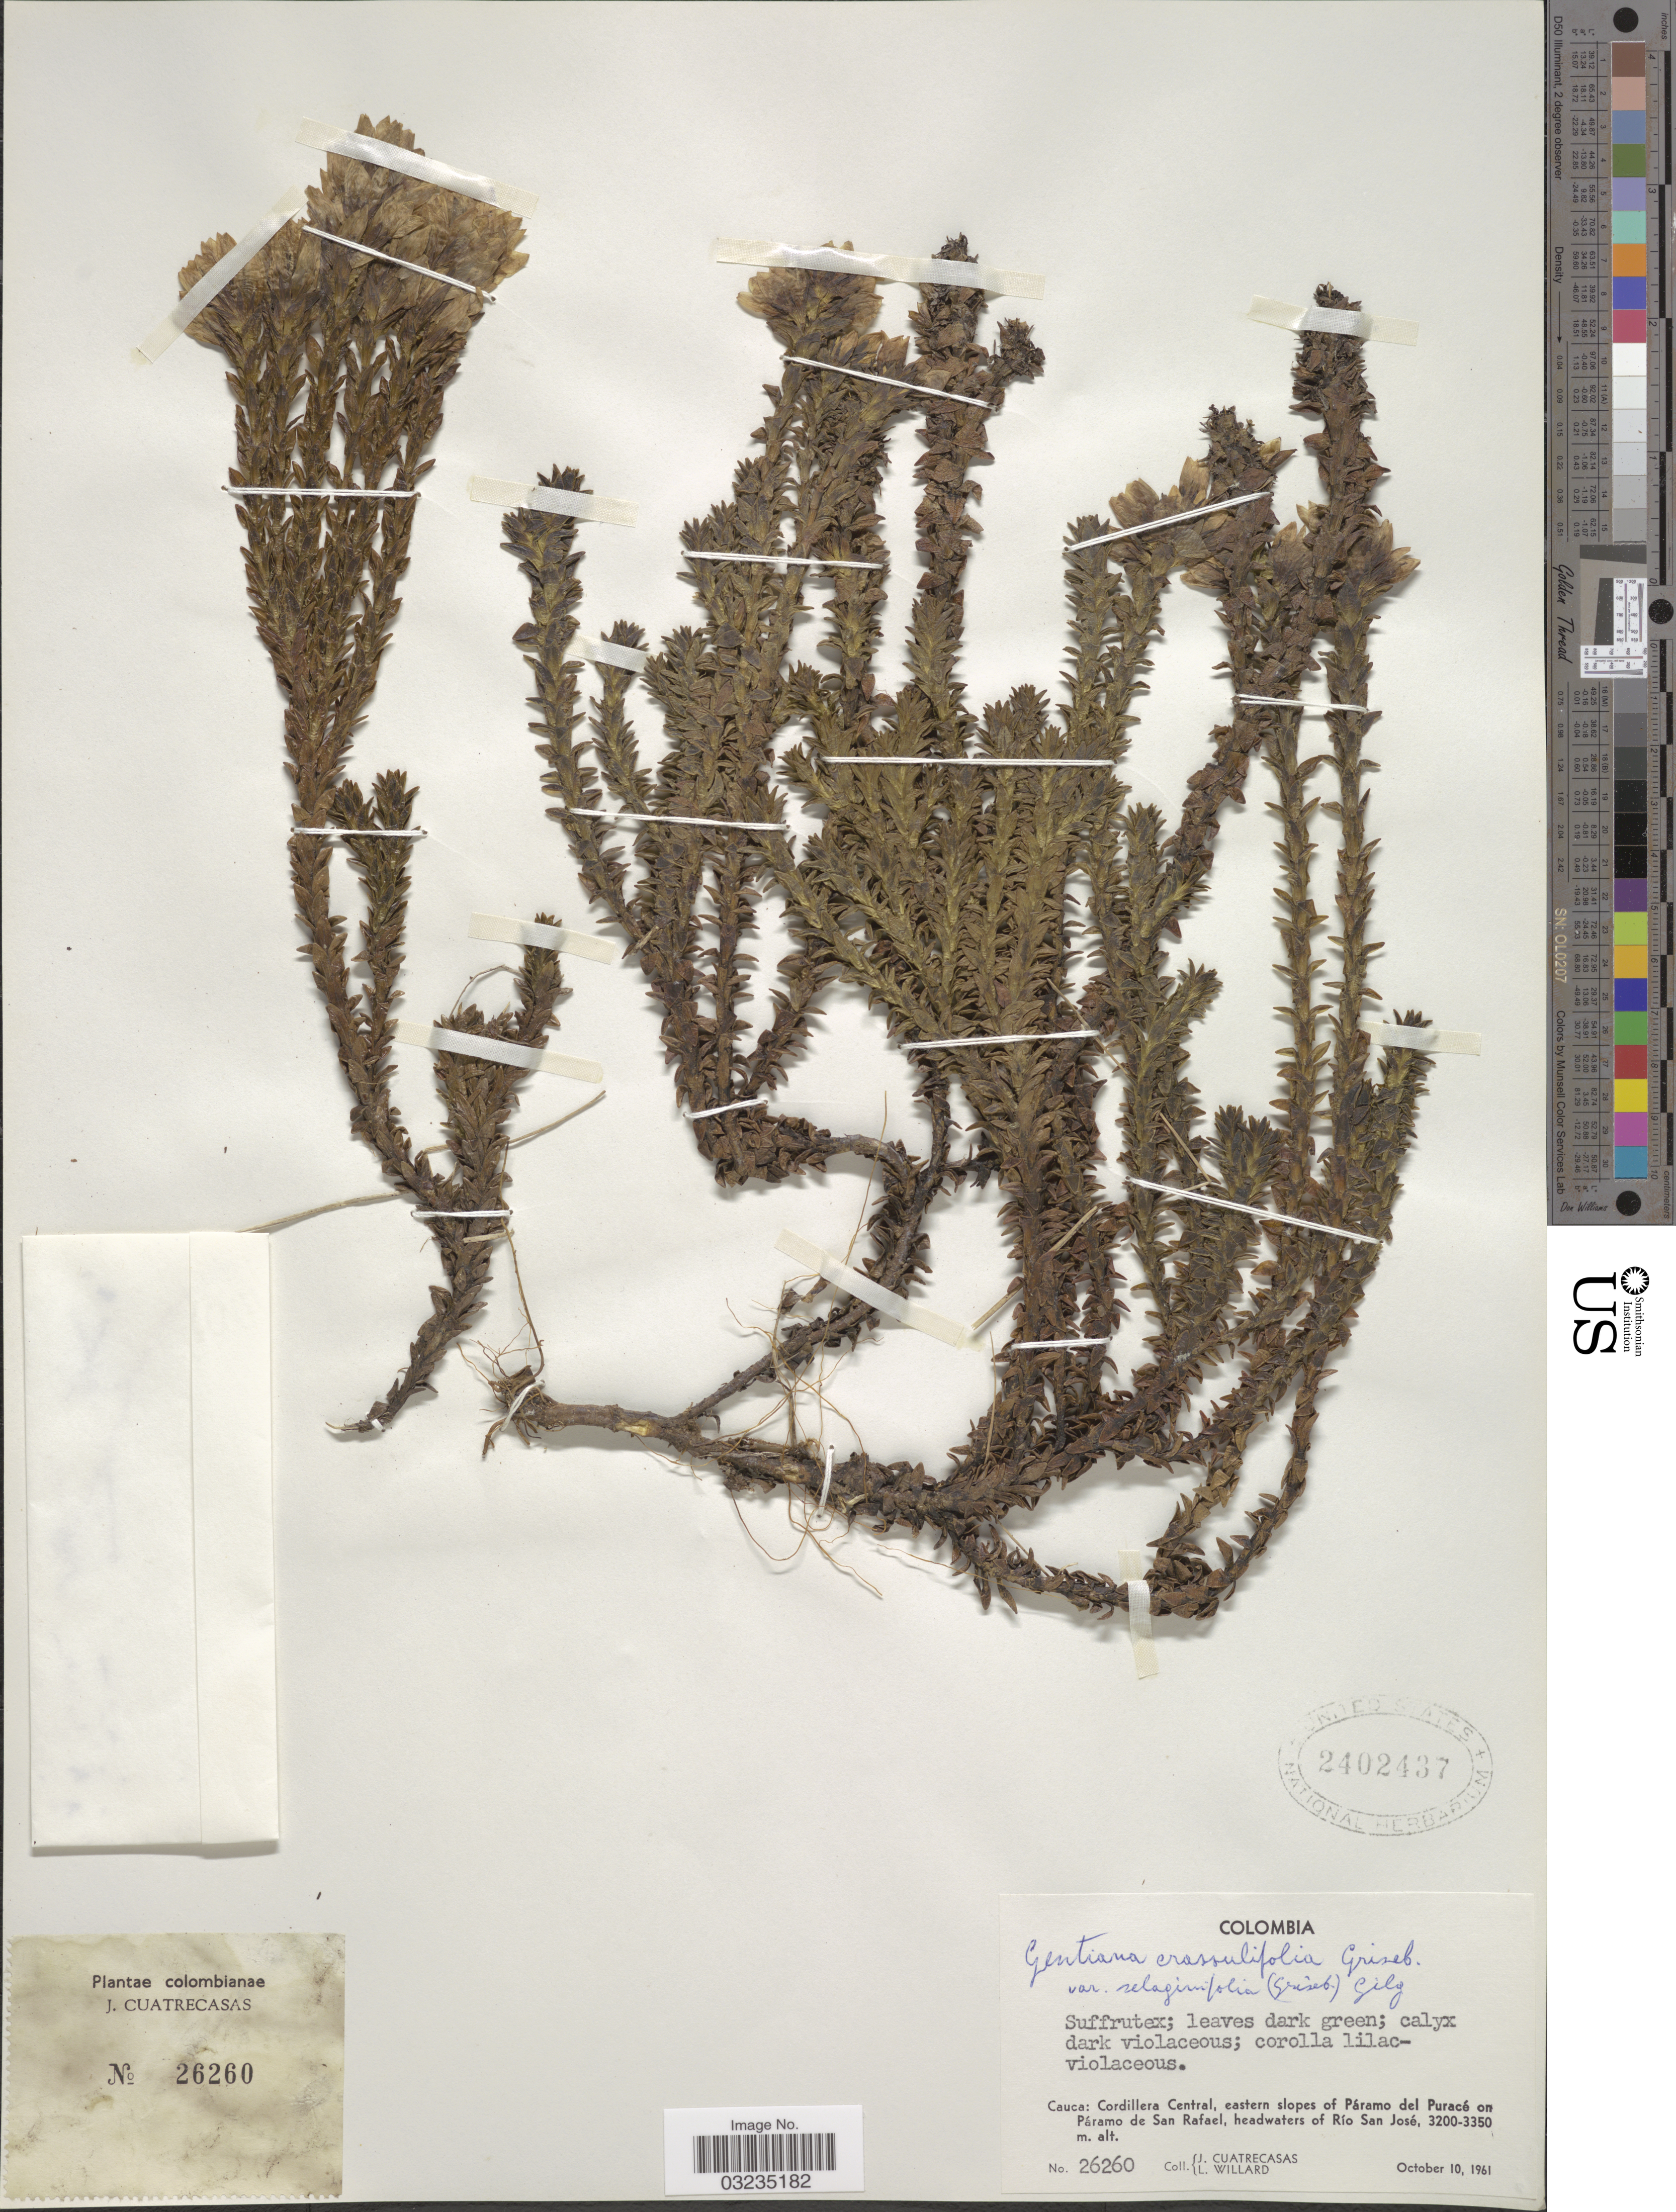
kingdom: Plantae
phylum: Tracheophyta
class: Magnoliopsida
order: Gentianales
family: Gentianaceae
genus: Gentiana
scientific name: Gentiana crassulifolia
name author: Griseb.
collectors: J. Cuatrecasas & L. Willard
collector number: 26260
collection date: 1961-10-10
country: Colombia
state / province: Cauca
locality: Cordillera Central, eastern slopes of Páramo del Puracé on Páramo de San Rafael, headwaters of Río San José.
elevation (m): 3200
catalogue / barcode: US 2402437